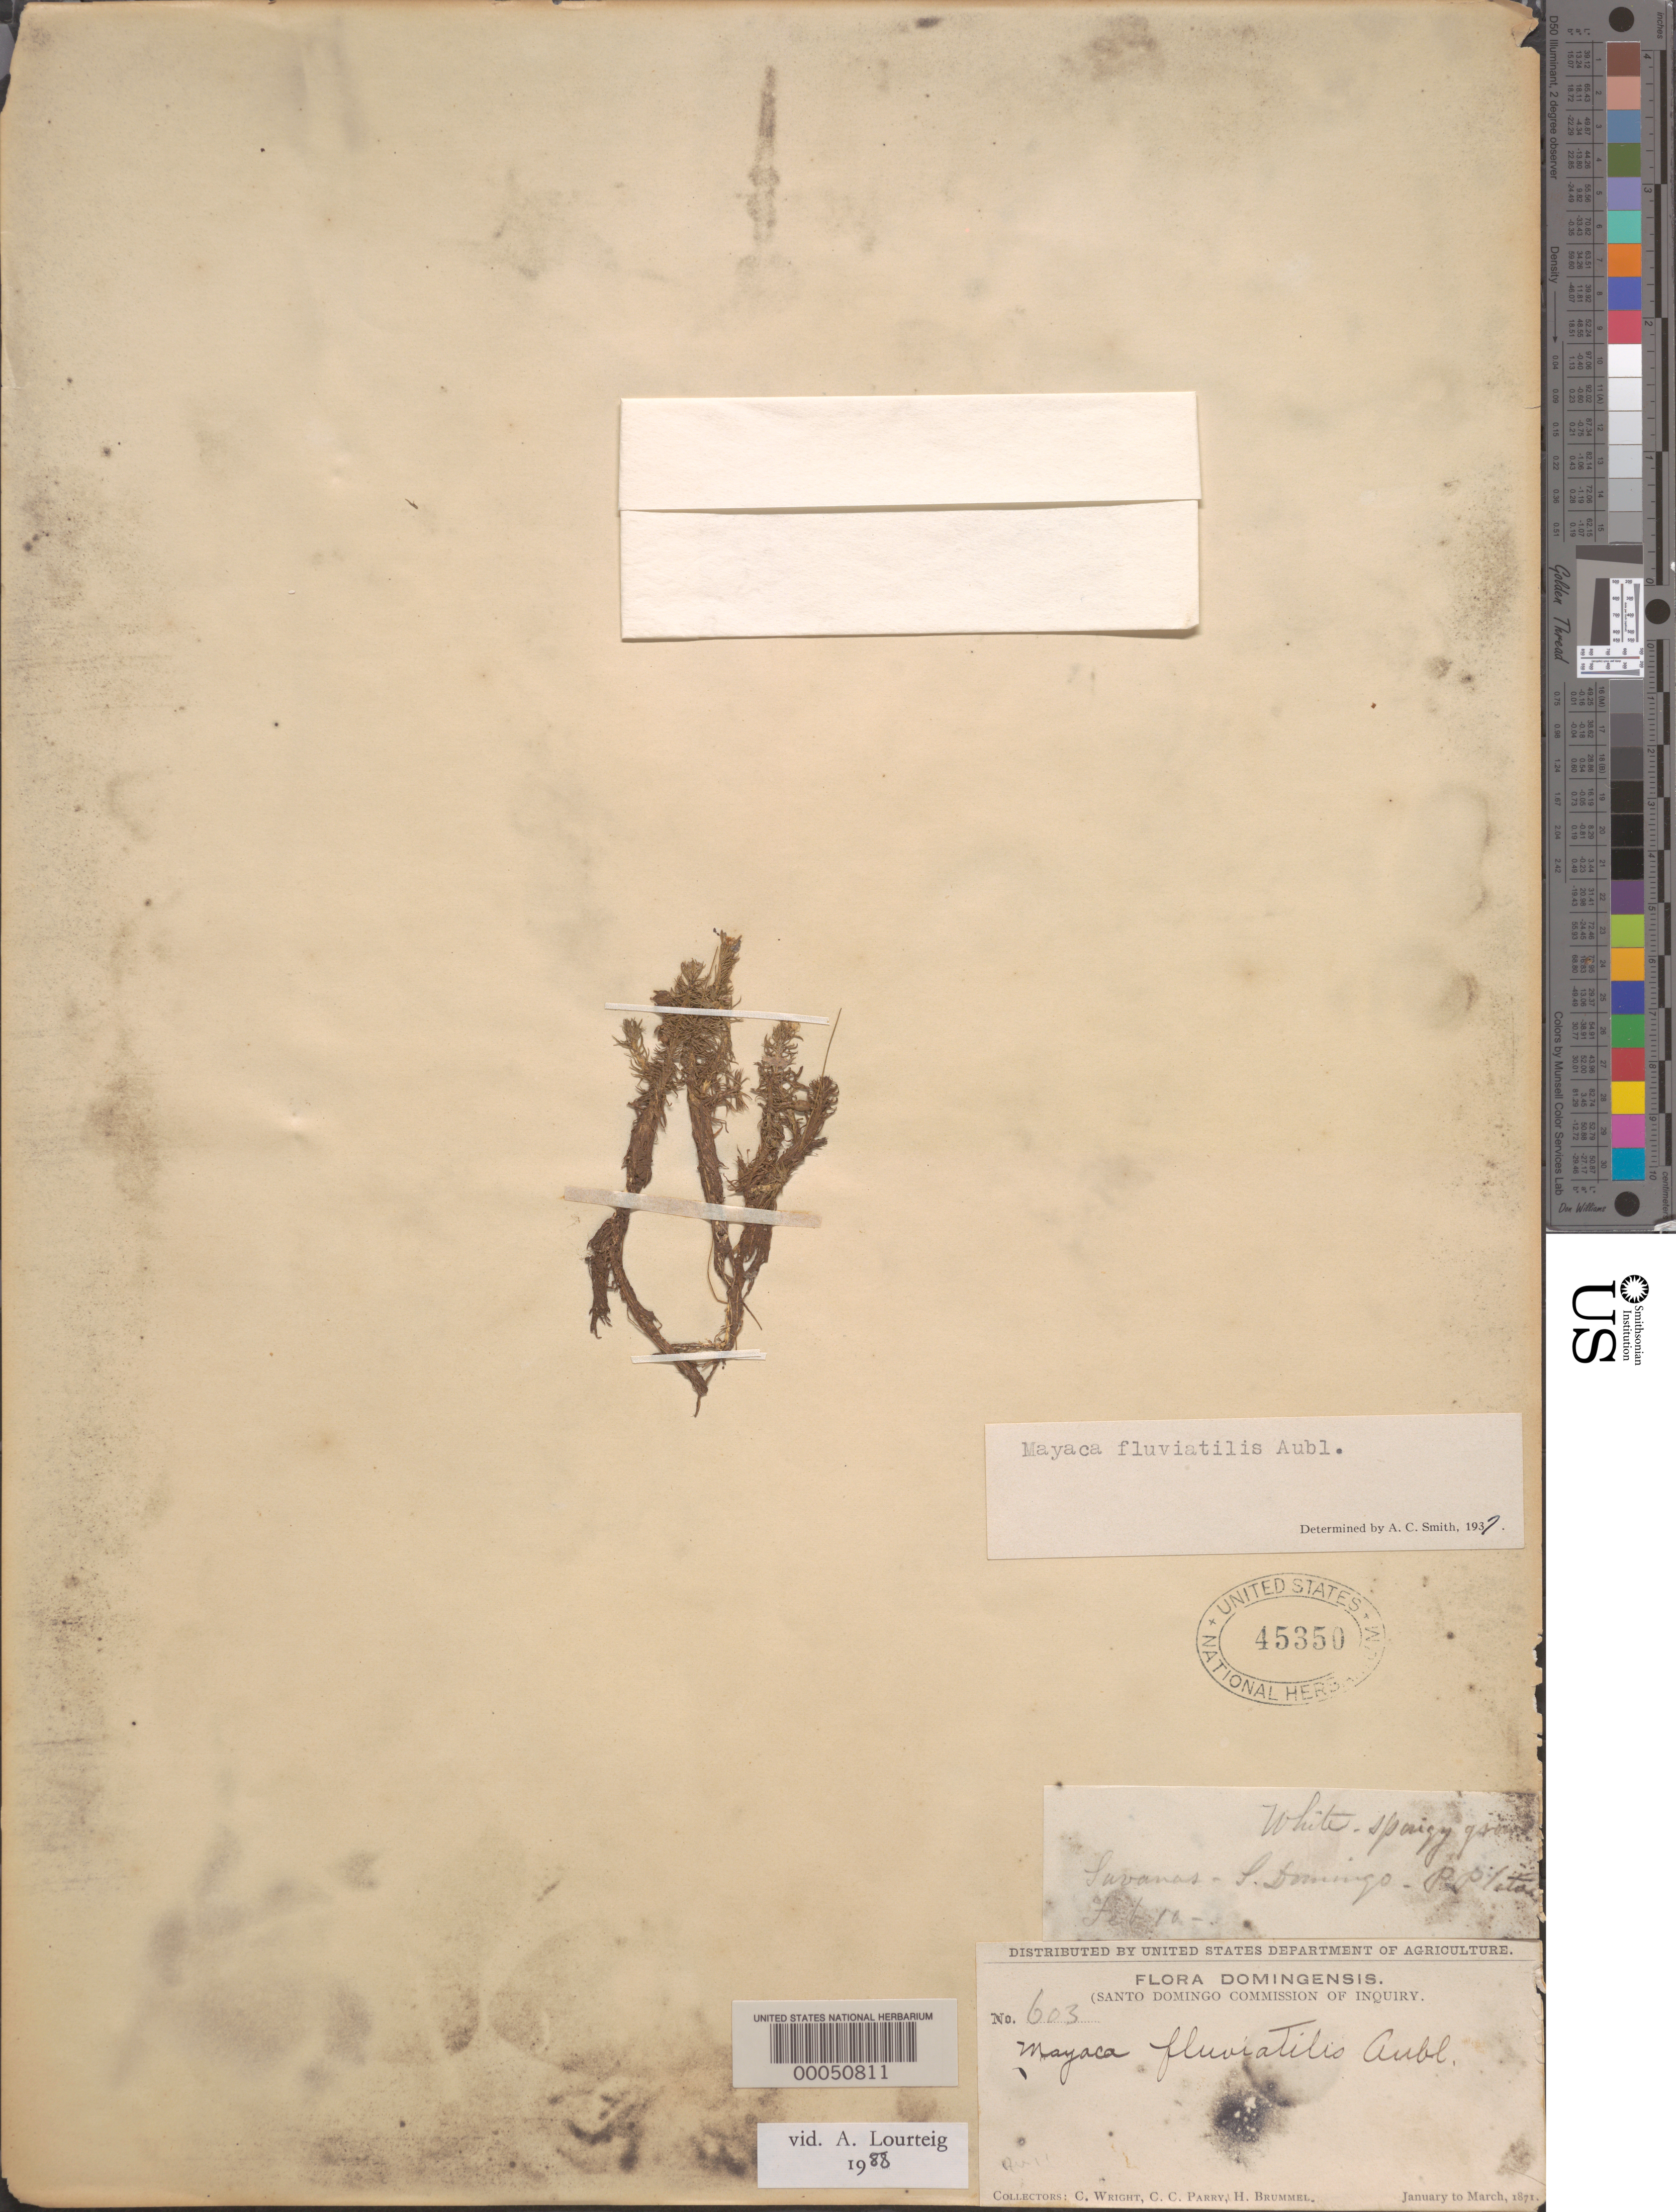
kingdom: Plantae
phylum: Tracheophyta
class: Liliopsida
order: Poales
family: Mayacaceae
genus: Mayaca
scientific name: Mayaca fluviatilis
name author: Aubl.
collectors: C. Wright, C. C. Parry & H. Brummel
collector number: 603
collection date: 1871-01/1871-03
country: Dominican Republic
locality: Savanas - S. Domingo. P. Plateau.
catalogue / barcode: US 45350